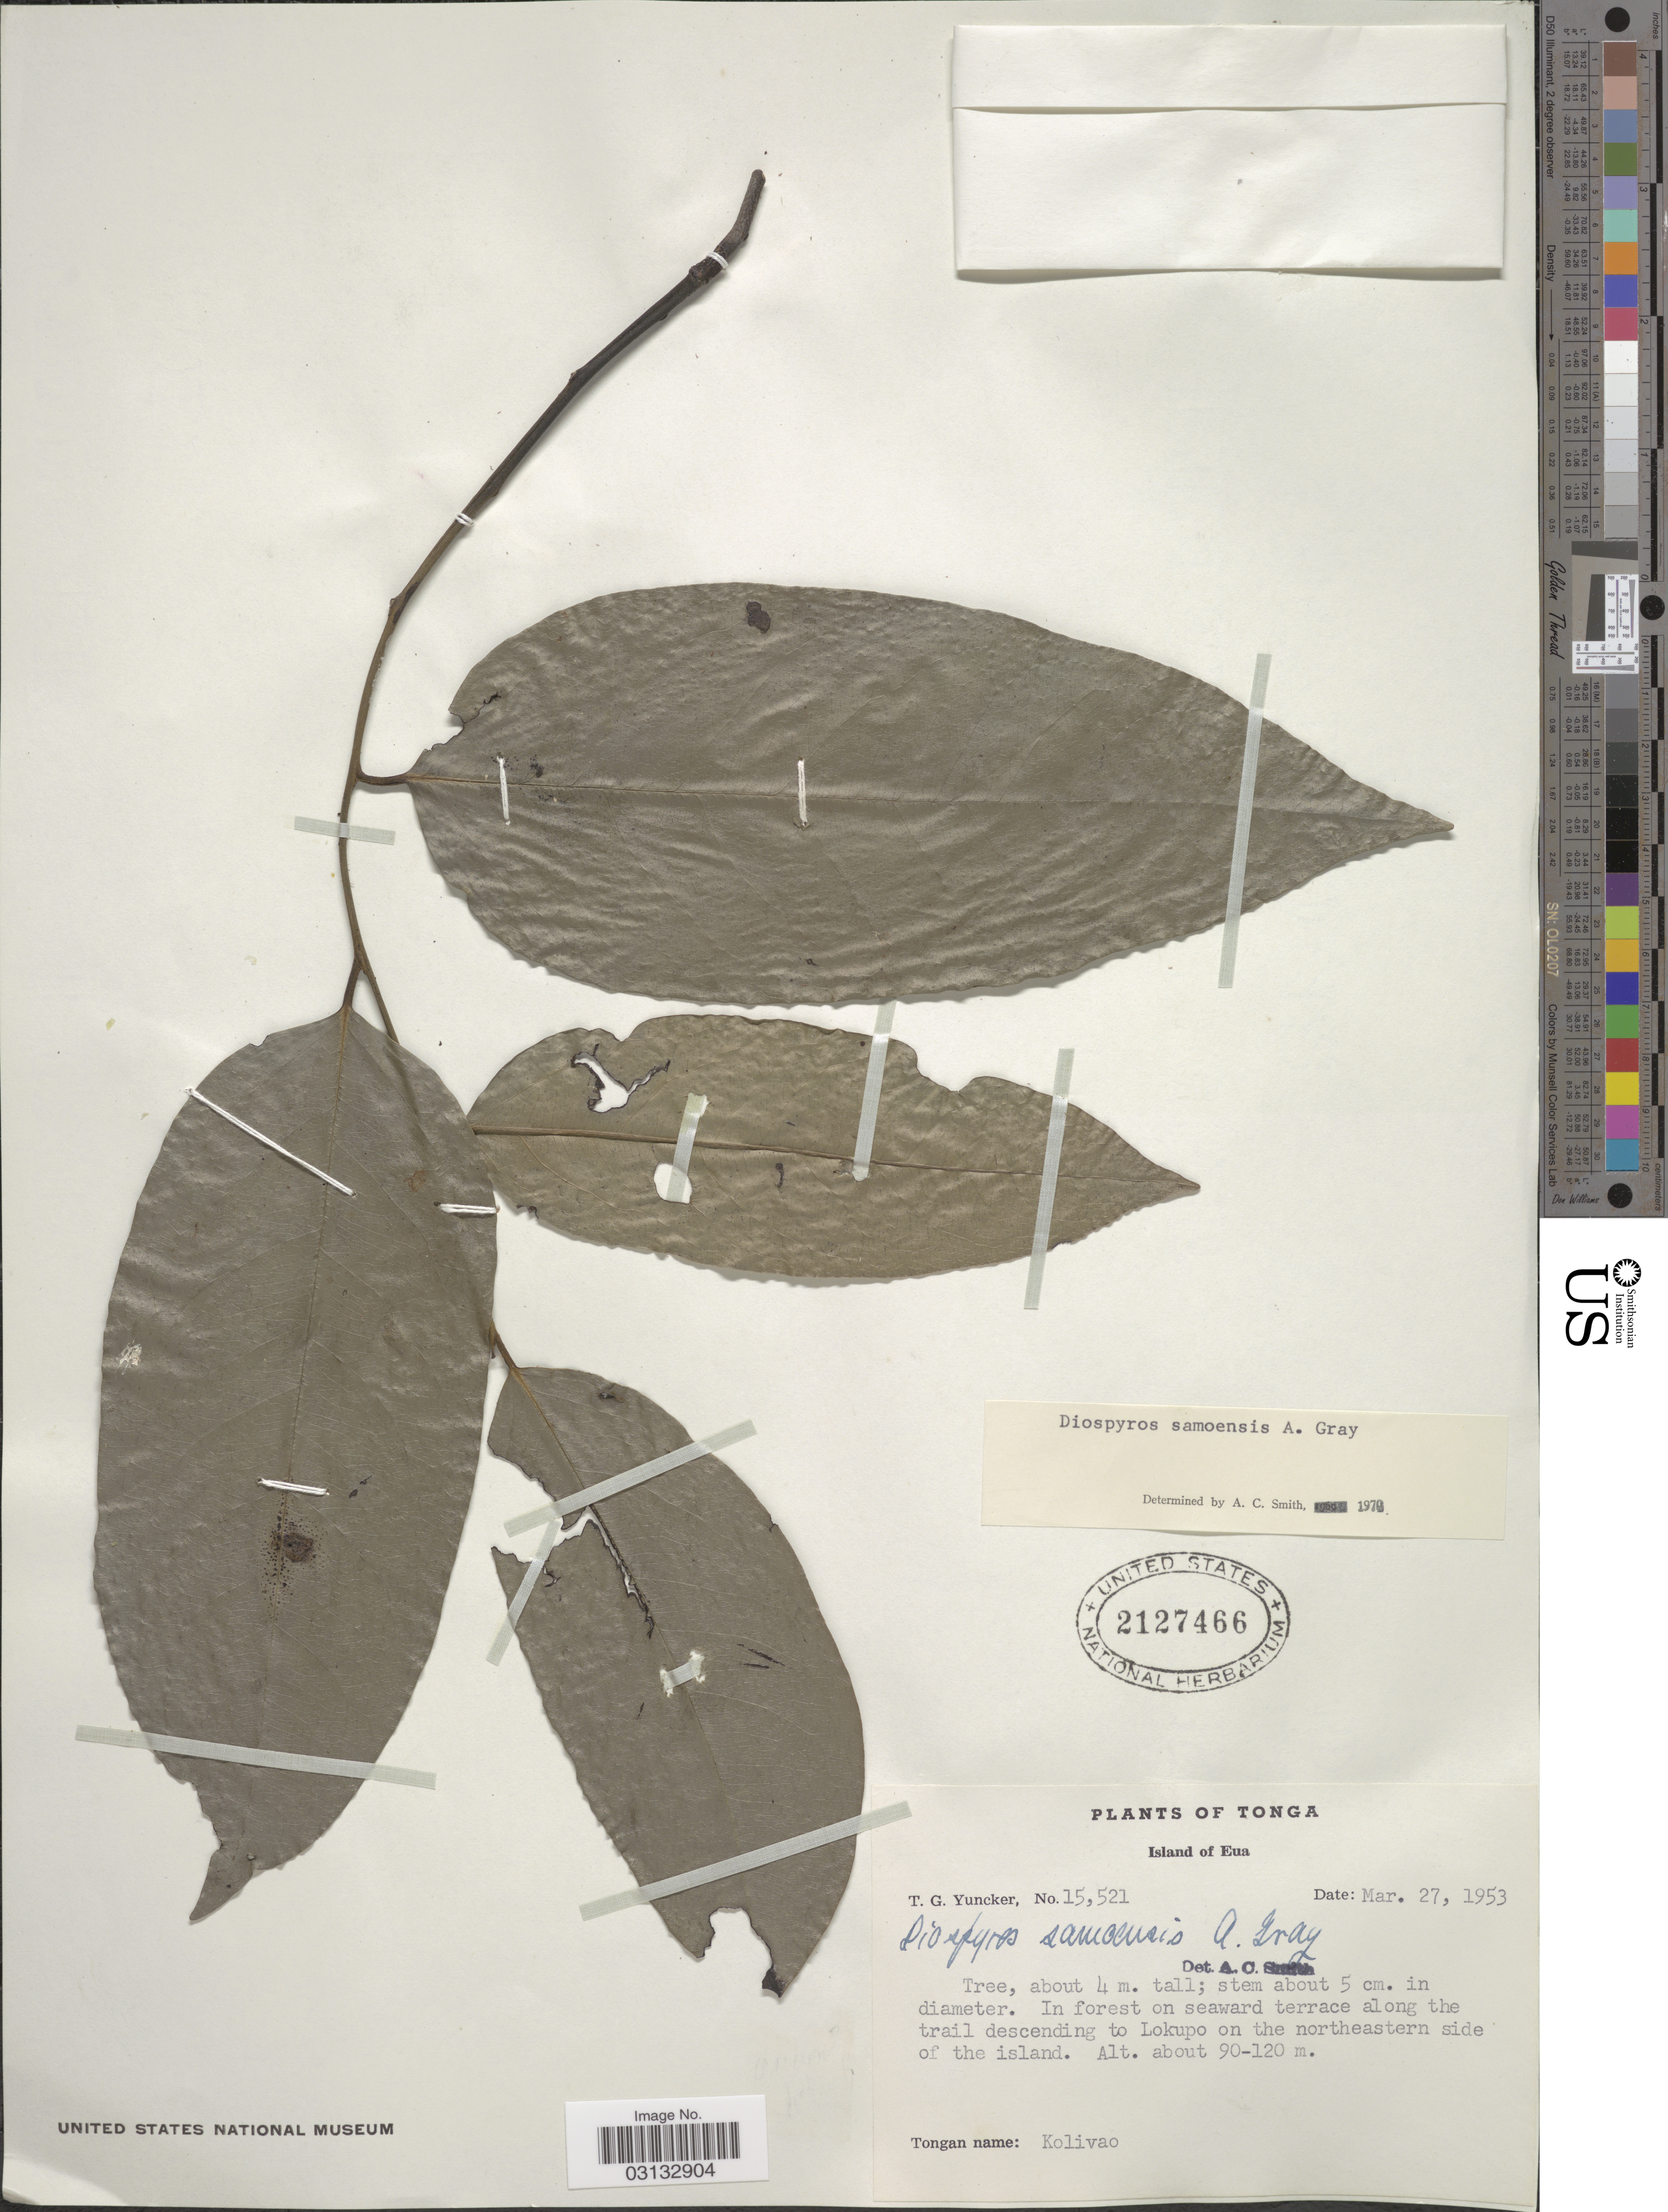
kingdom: Plantae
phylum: Tracheophyta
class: Magnoliopsida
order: Ericales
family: Ebenaceae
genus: Diospyros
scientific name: Diospyros samoensis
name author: A. Gray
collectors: T. G. Yuncker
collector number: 15521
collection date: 1953-03-27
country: Tonga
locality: Island of Eua. In forest on seaward terrace along the trail descending to Lokupo on the northeastern side of the island.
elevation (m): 90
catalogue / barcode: US 2127466